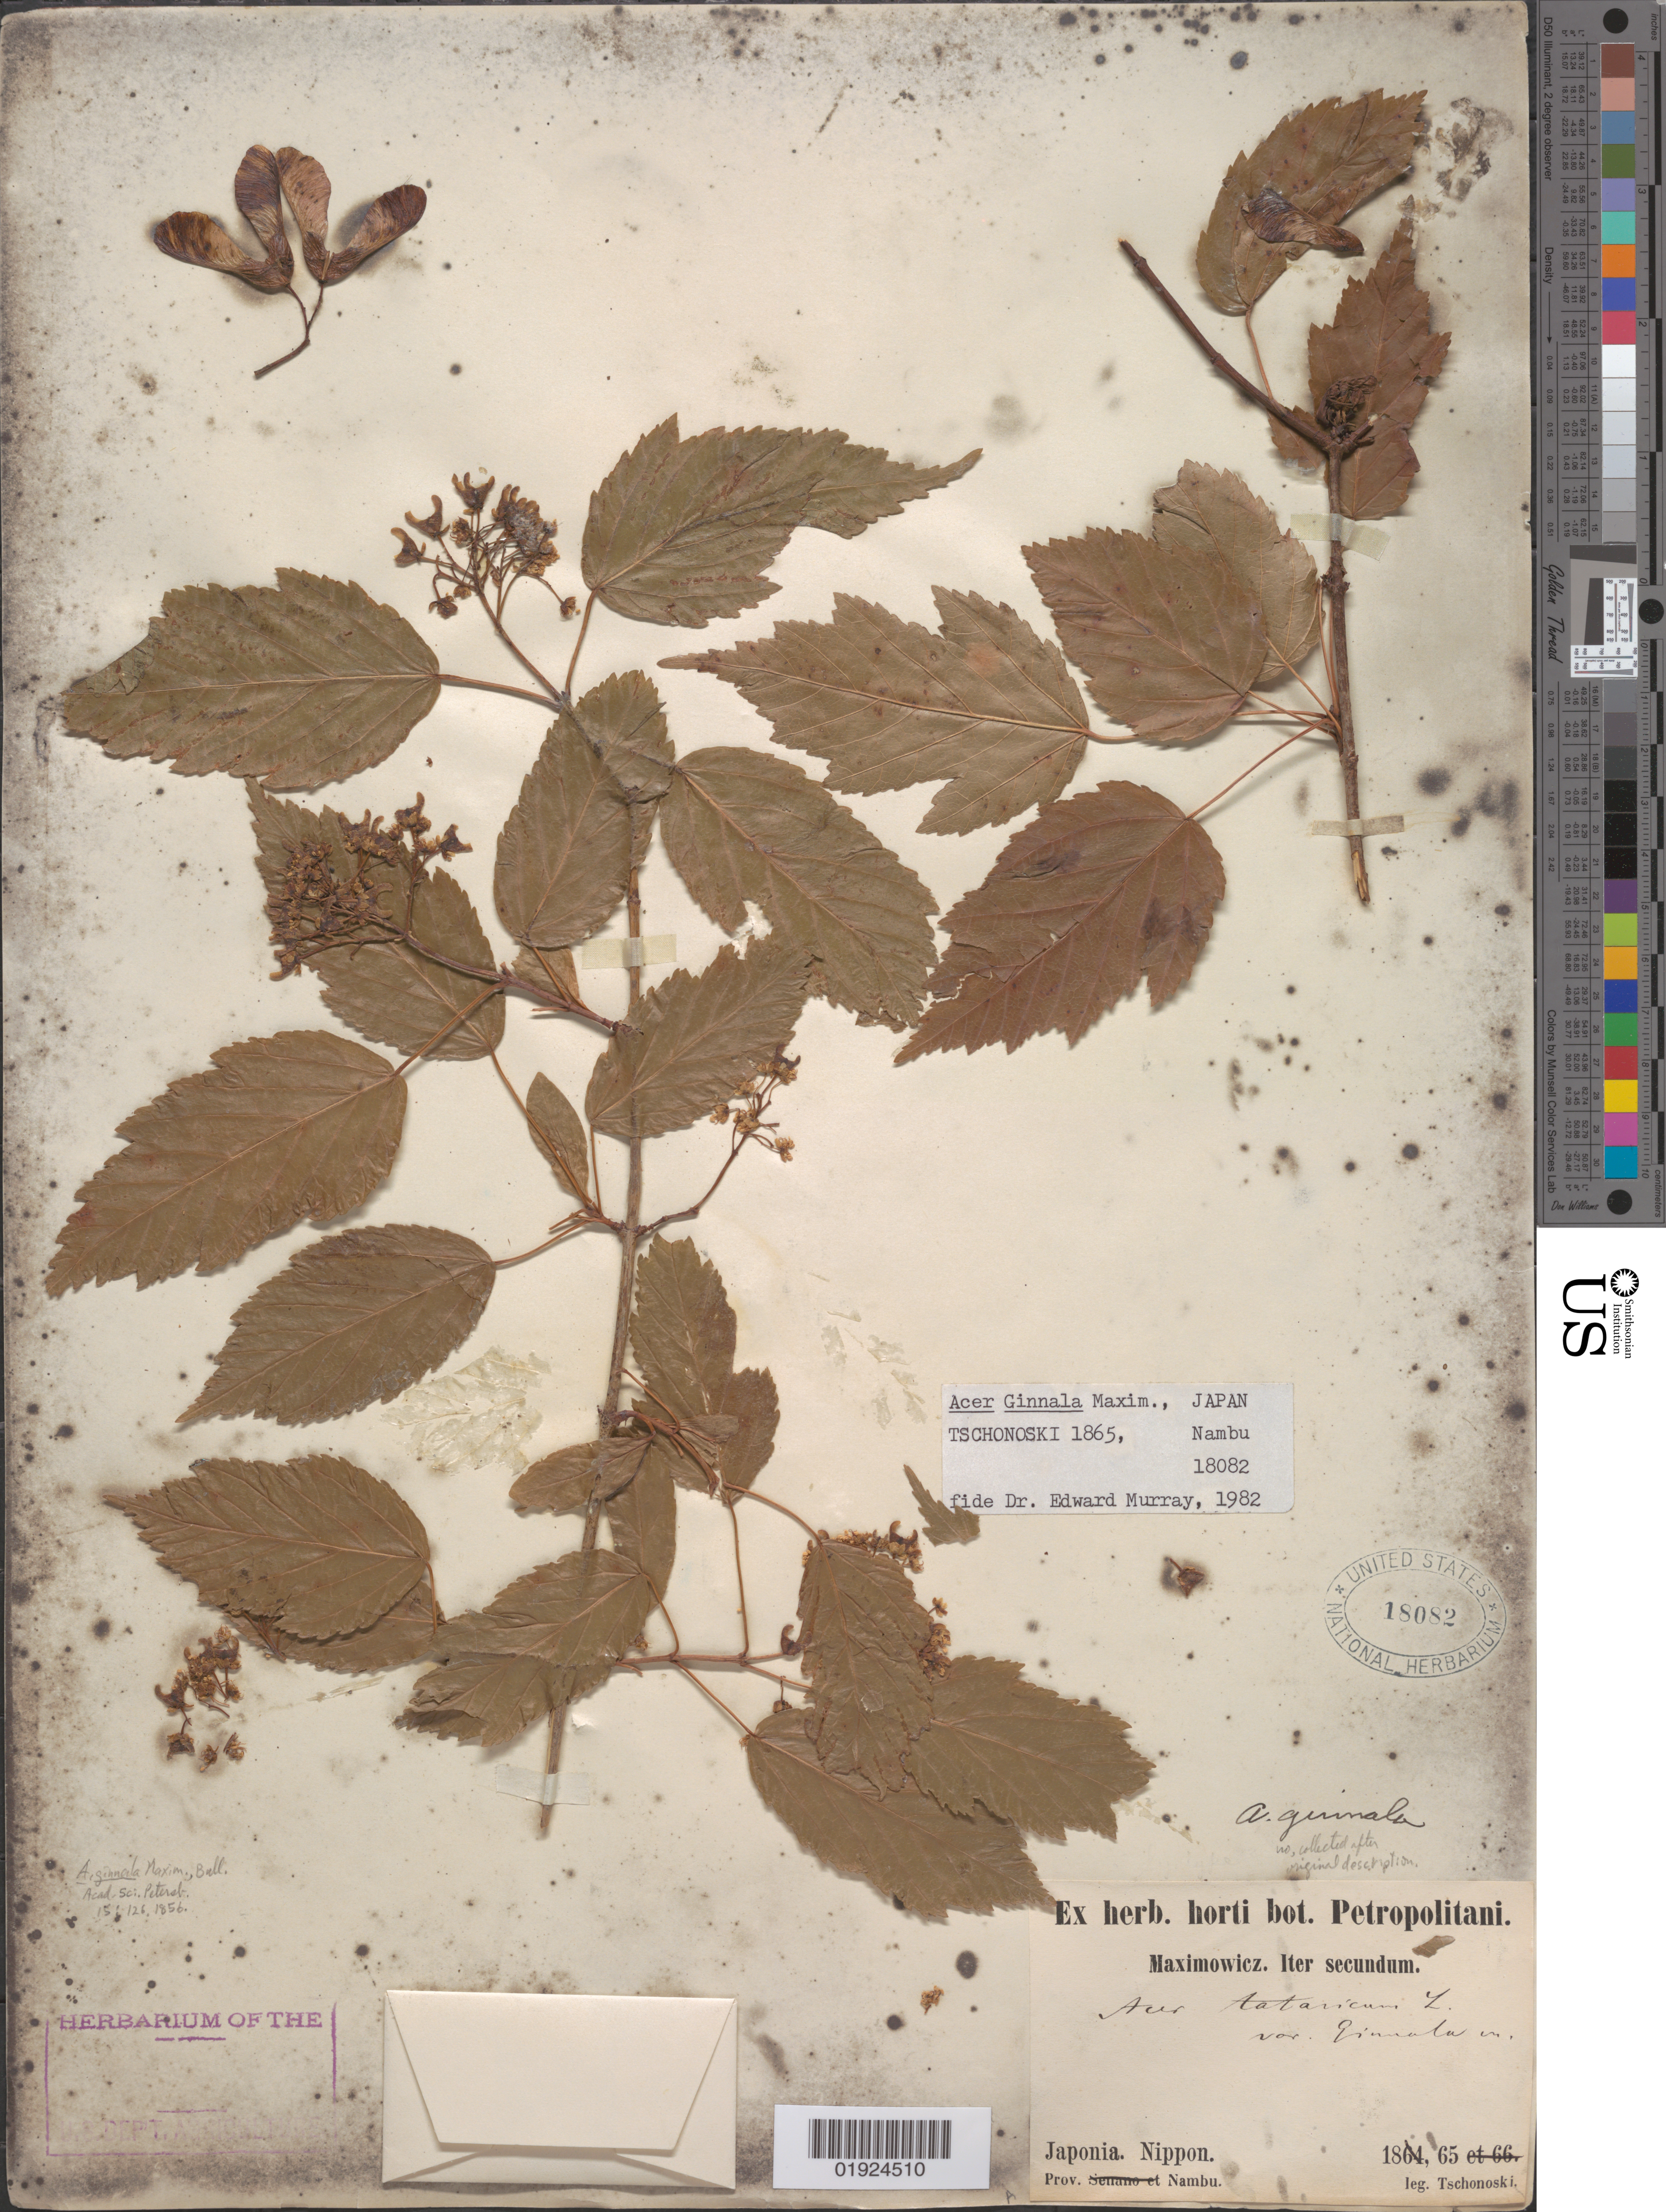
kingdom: Plantae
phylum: Tracheophyta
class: Magnoliopsida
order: Sapindales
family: Sapindaceae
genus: Acer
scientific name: Acer ginnala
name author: Maxim.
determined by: Murray, Edward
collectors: -. Tschonoski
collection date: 1865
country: Japan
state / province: Aomori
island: Honshu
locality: Prov. Nambu [Aomori?]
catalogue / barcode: US 18082